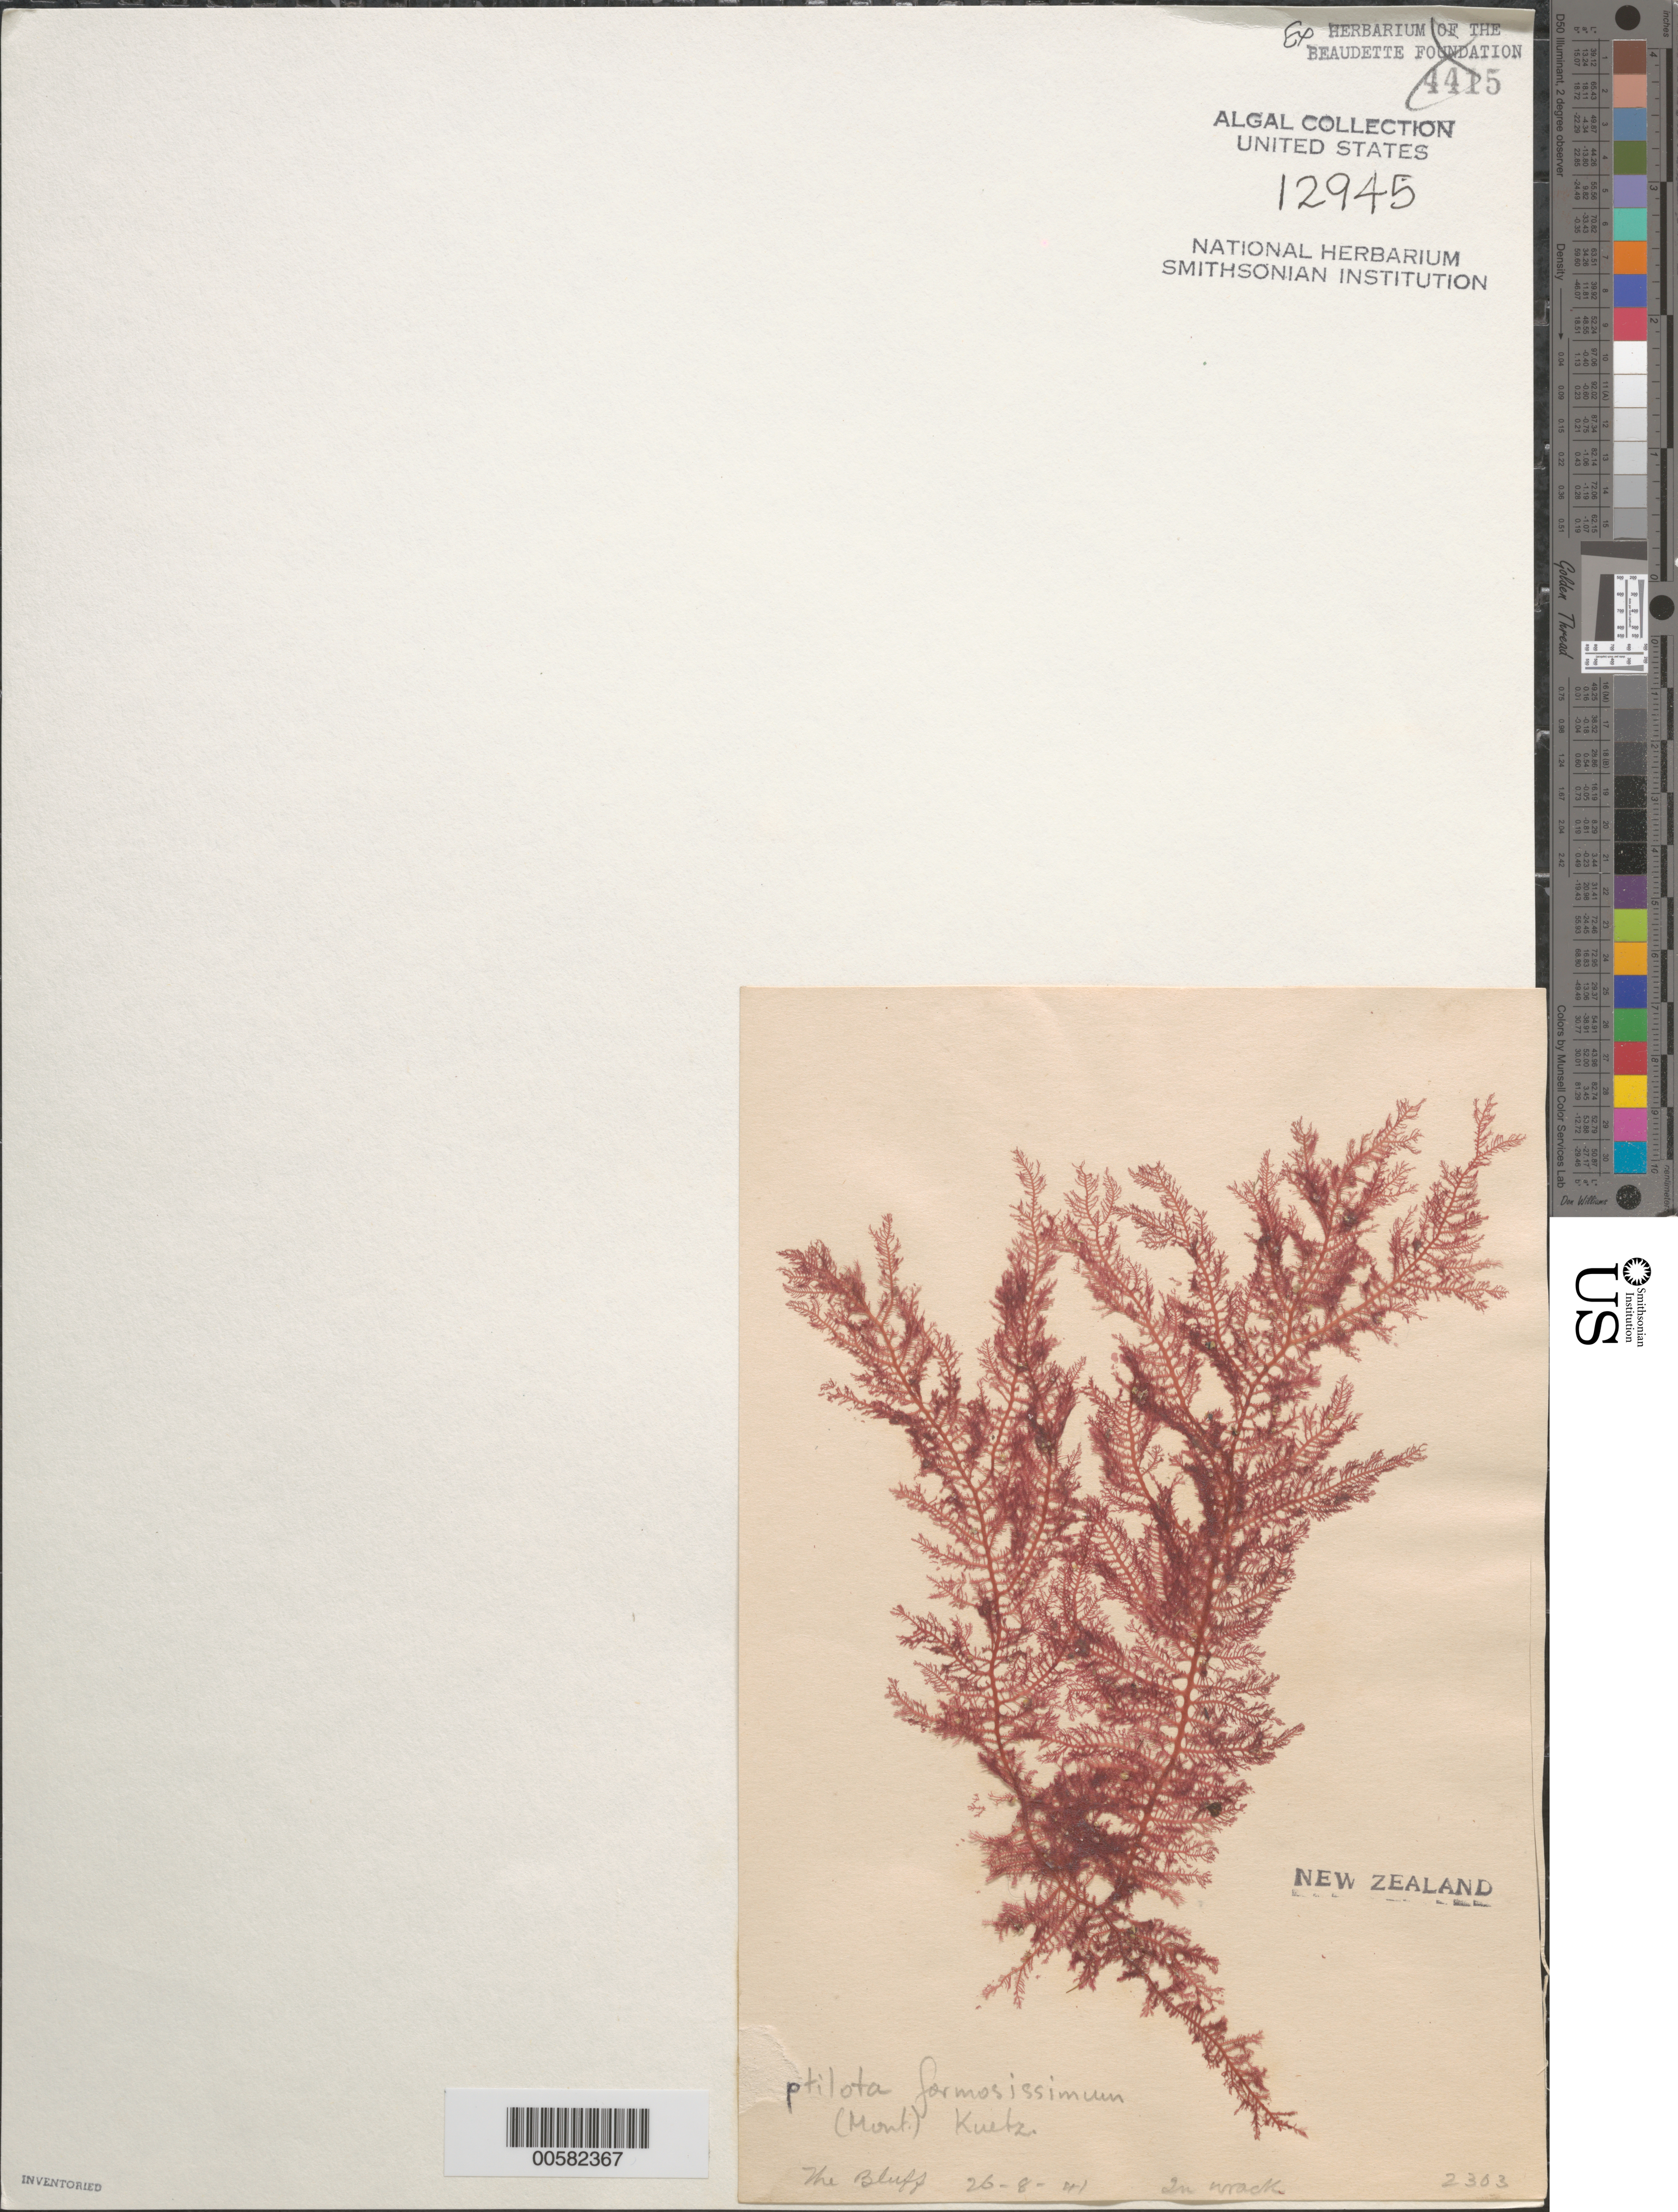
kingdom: Plantae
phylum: Rhodophyta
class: Florideophyceae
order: Ceramiales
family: Callithamniaceae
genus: Euptilota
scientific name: Euptilota formosissima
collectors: V. Lindauer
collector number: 2303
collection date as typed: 26 Aug 1941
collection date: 1941-08-26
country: New Zealand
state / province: Southland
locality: The bluff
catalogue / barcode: US 12945